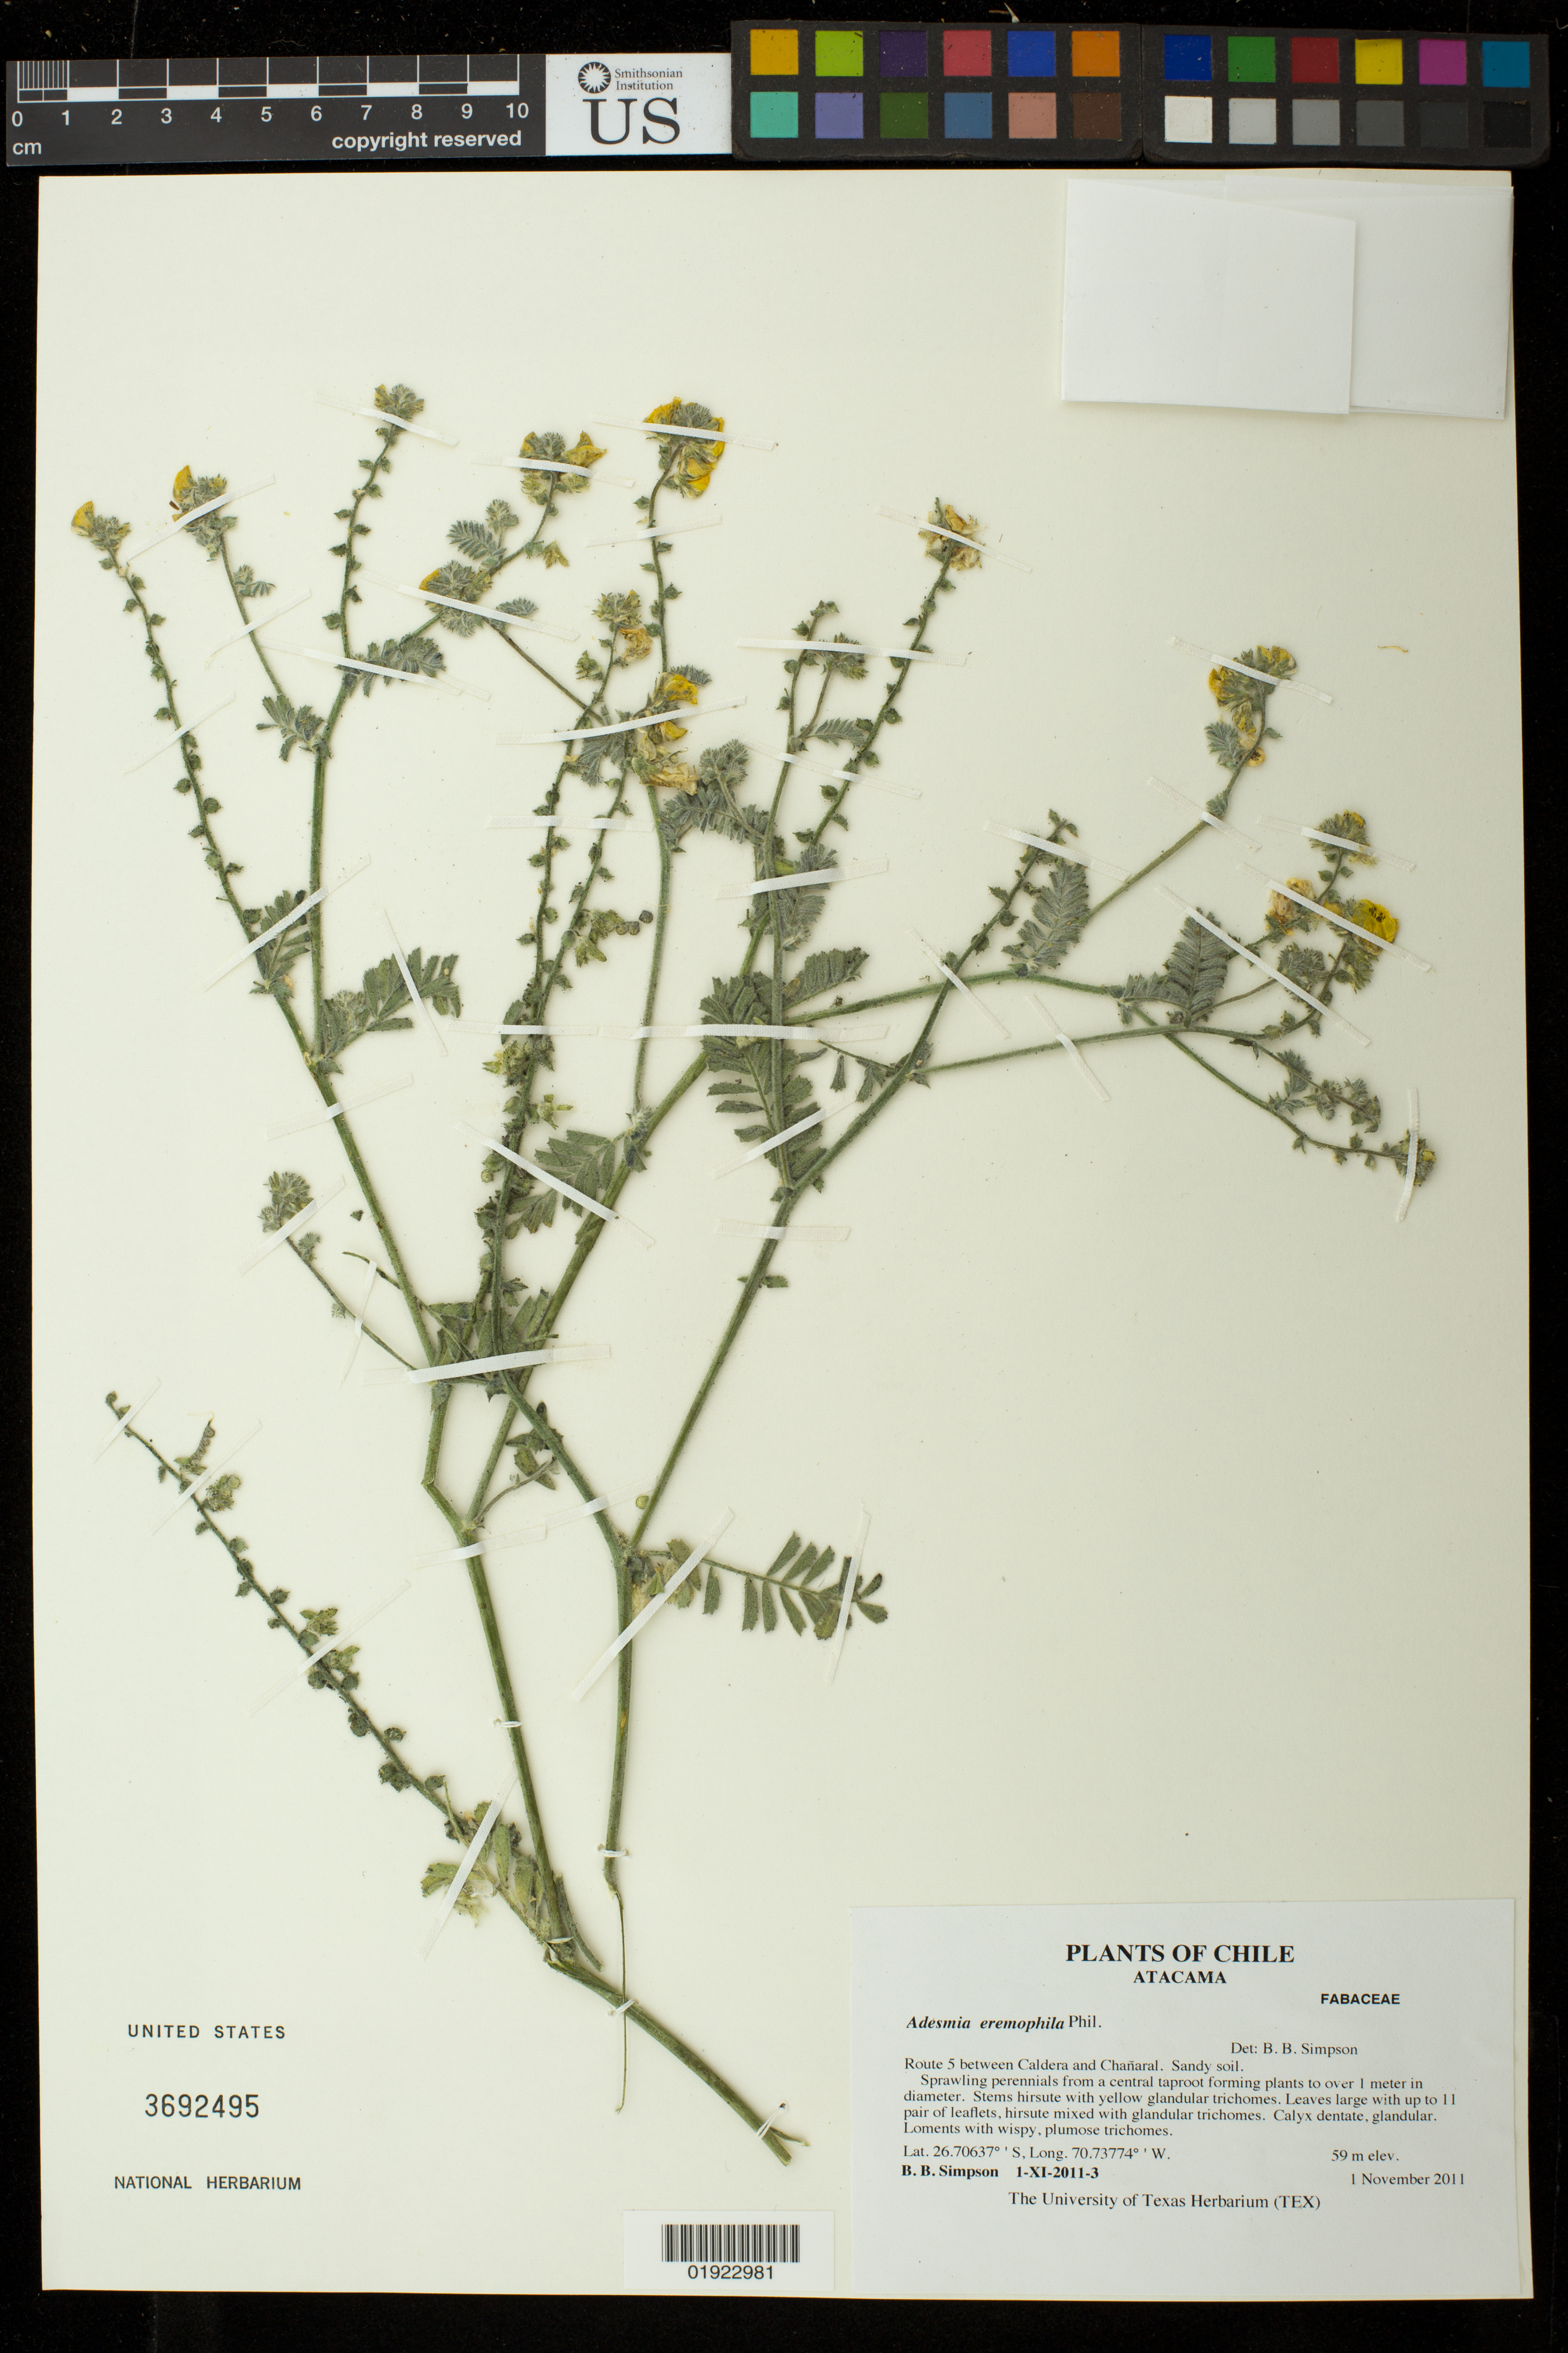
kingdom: Plantae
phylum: Tracheophyta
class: Magnoliopsida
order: Fabales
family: Fabaceae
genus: Adesmia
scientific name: Adesmia eremophila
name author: Phil.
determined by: Simpson, B. B.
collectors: B. Simpson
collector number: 1-XI-2011-3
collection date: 2011-11-01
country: Chile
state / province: Atacama (III)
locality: Route 5 between Caldera and Chanaral.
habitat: Sandy soil.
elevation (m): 59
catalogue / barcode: US 3692495